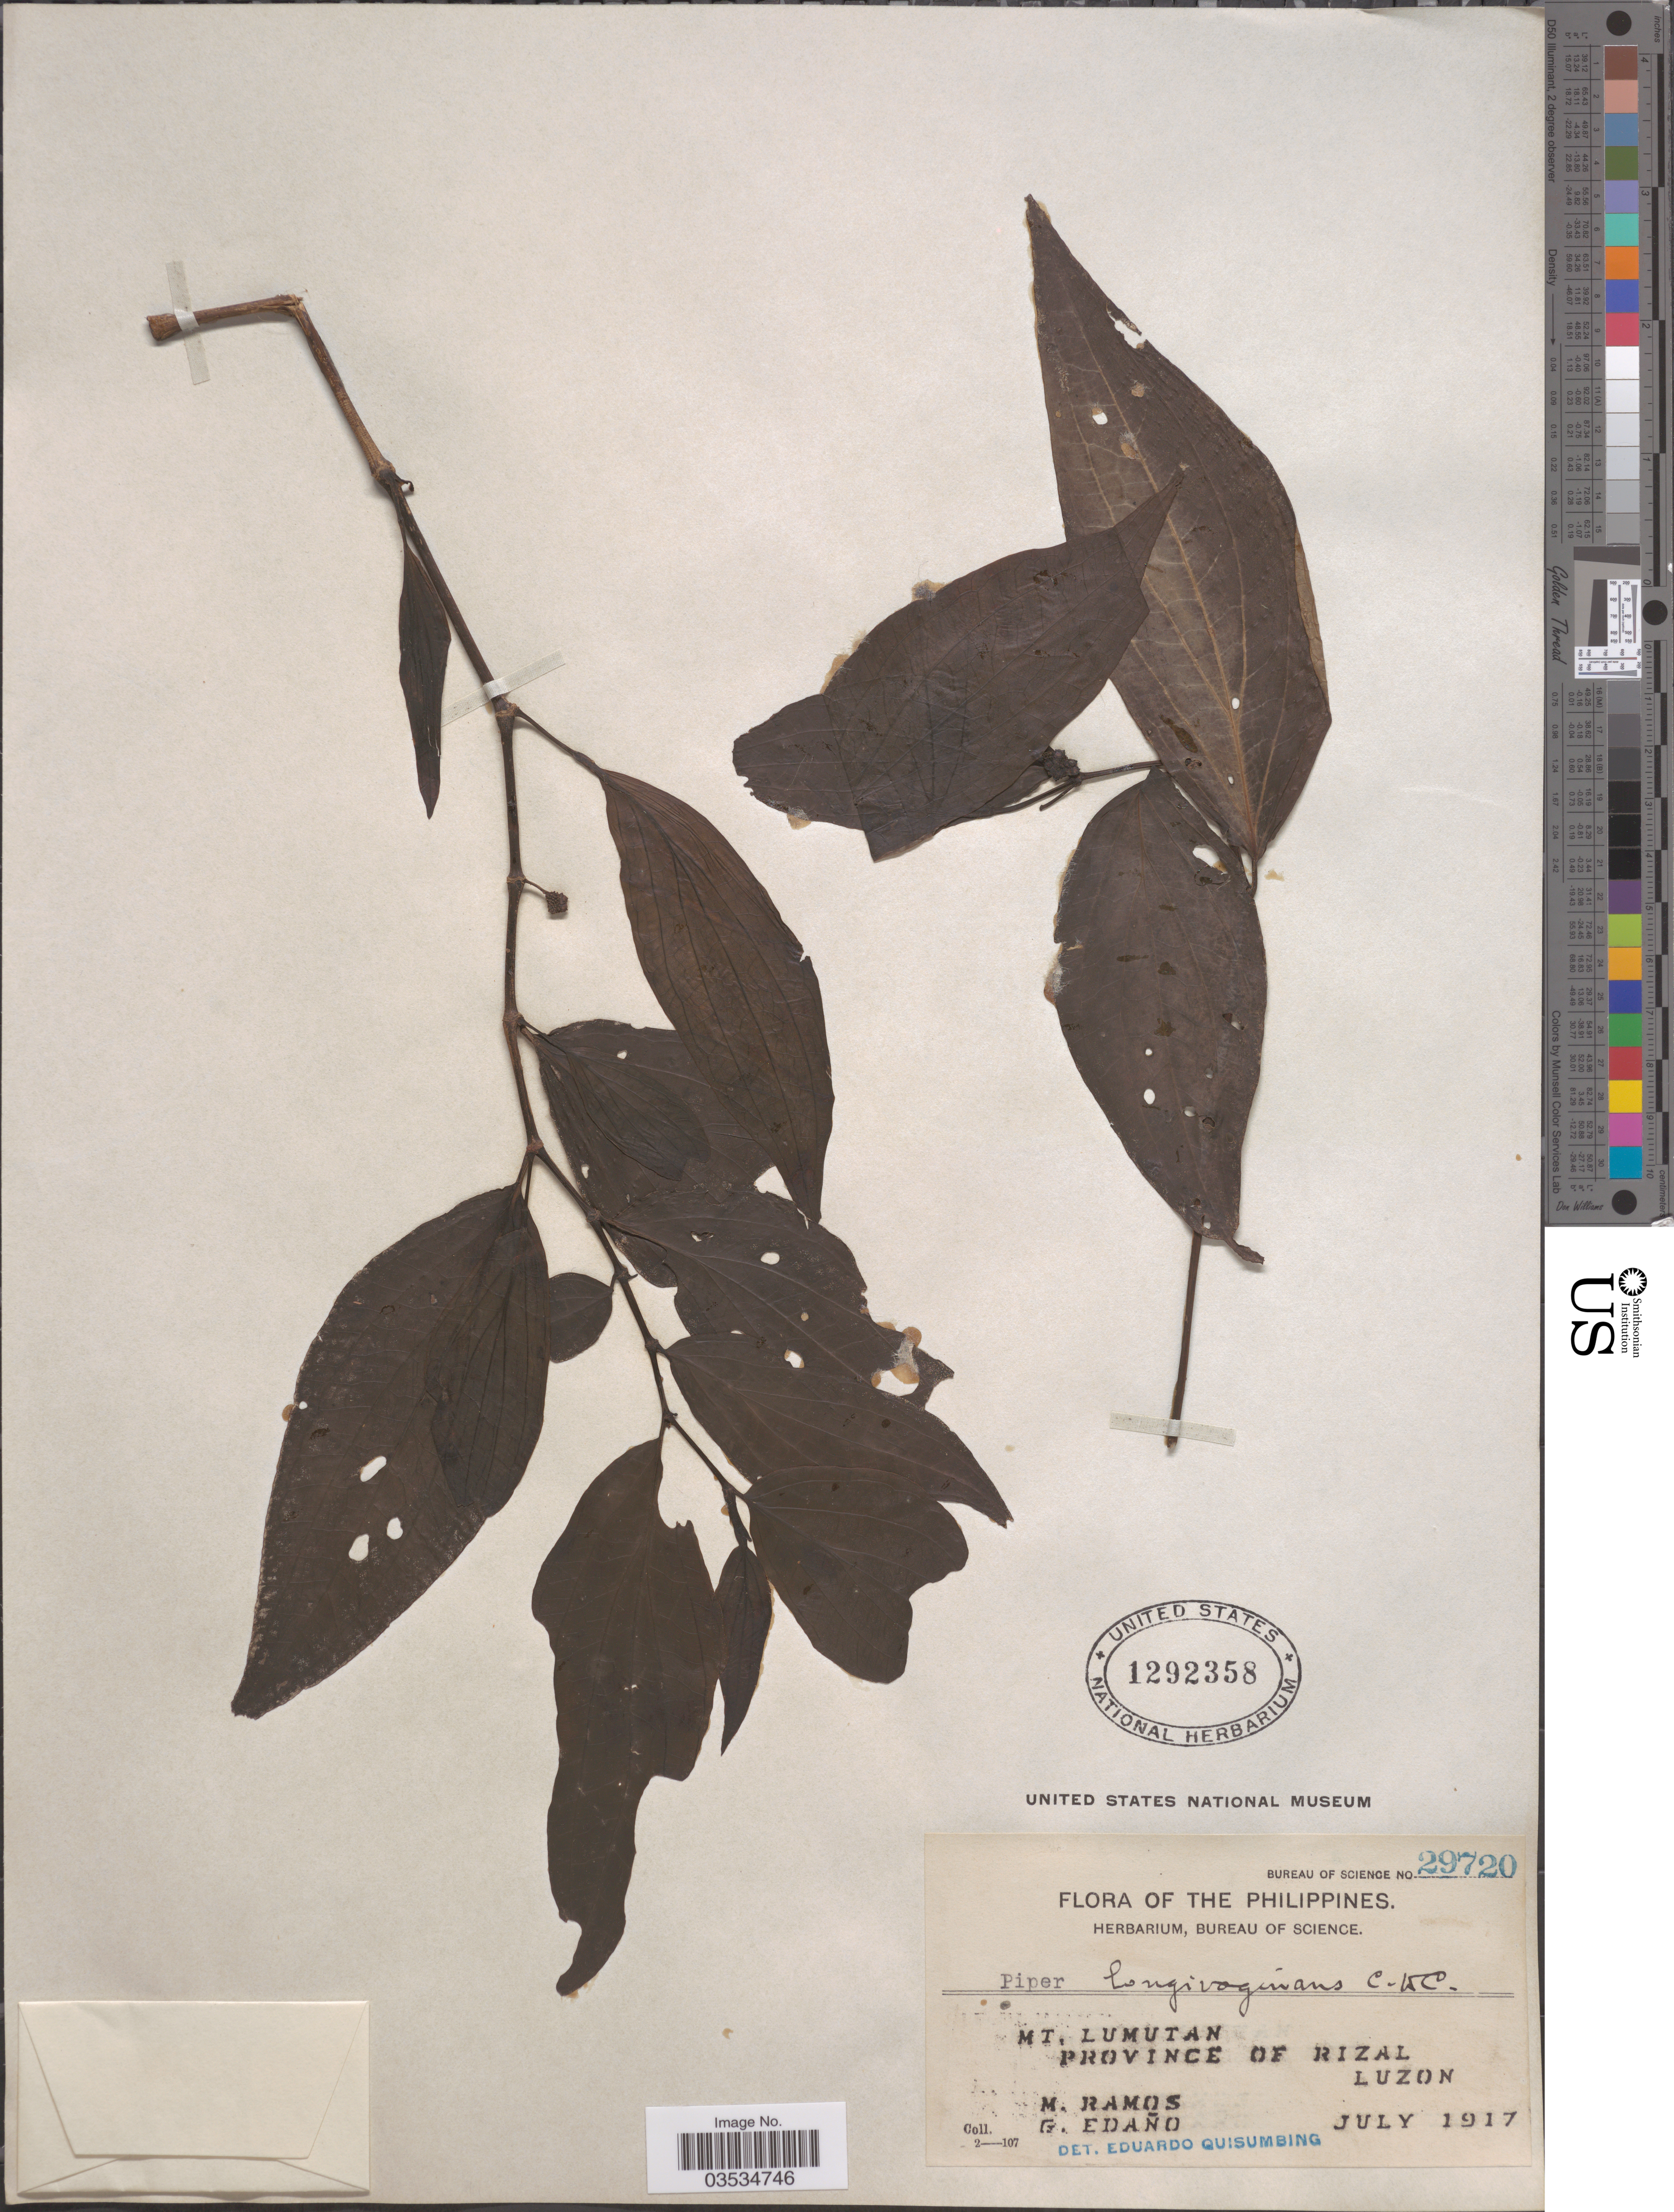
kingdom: Plantae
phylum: Tracheophyta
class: Magnoliopsida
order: Piperales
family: Piperaceae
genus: Piper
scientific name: Piper longivaginans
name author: C. DC.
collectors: M. Ramos & G. Edaño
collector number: Bureau of Science 29720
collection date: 1917-07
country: Philippines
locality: Mt. Lumutan. Province of Rizal. Luzon.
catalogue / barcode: US 1292358